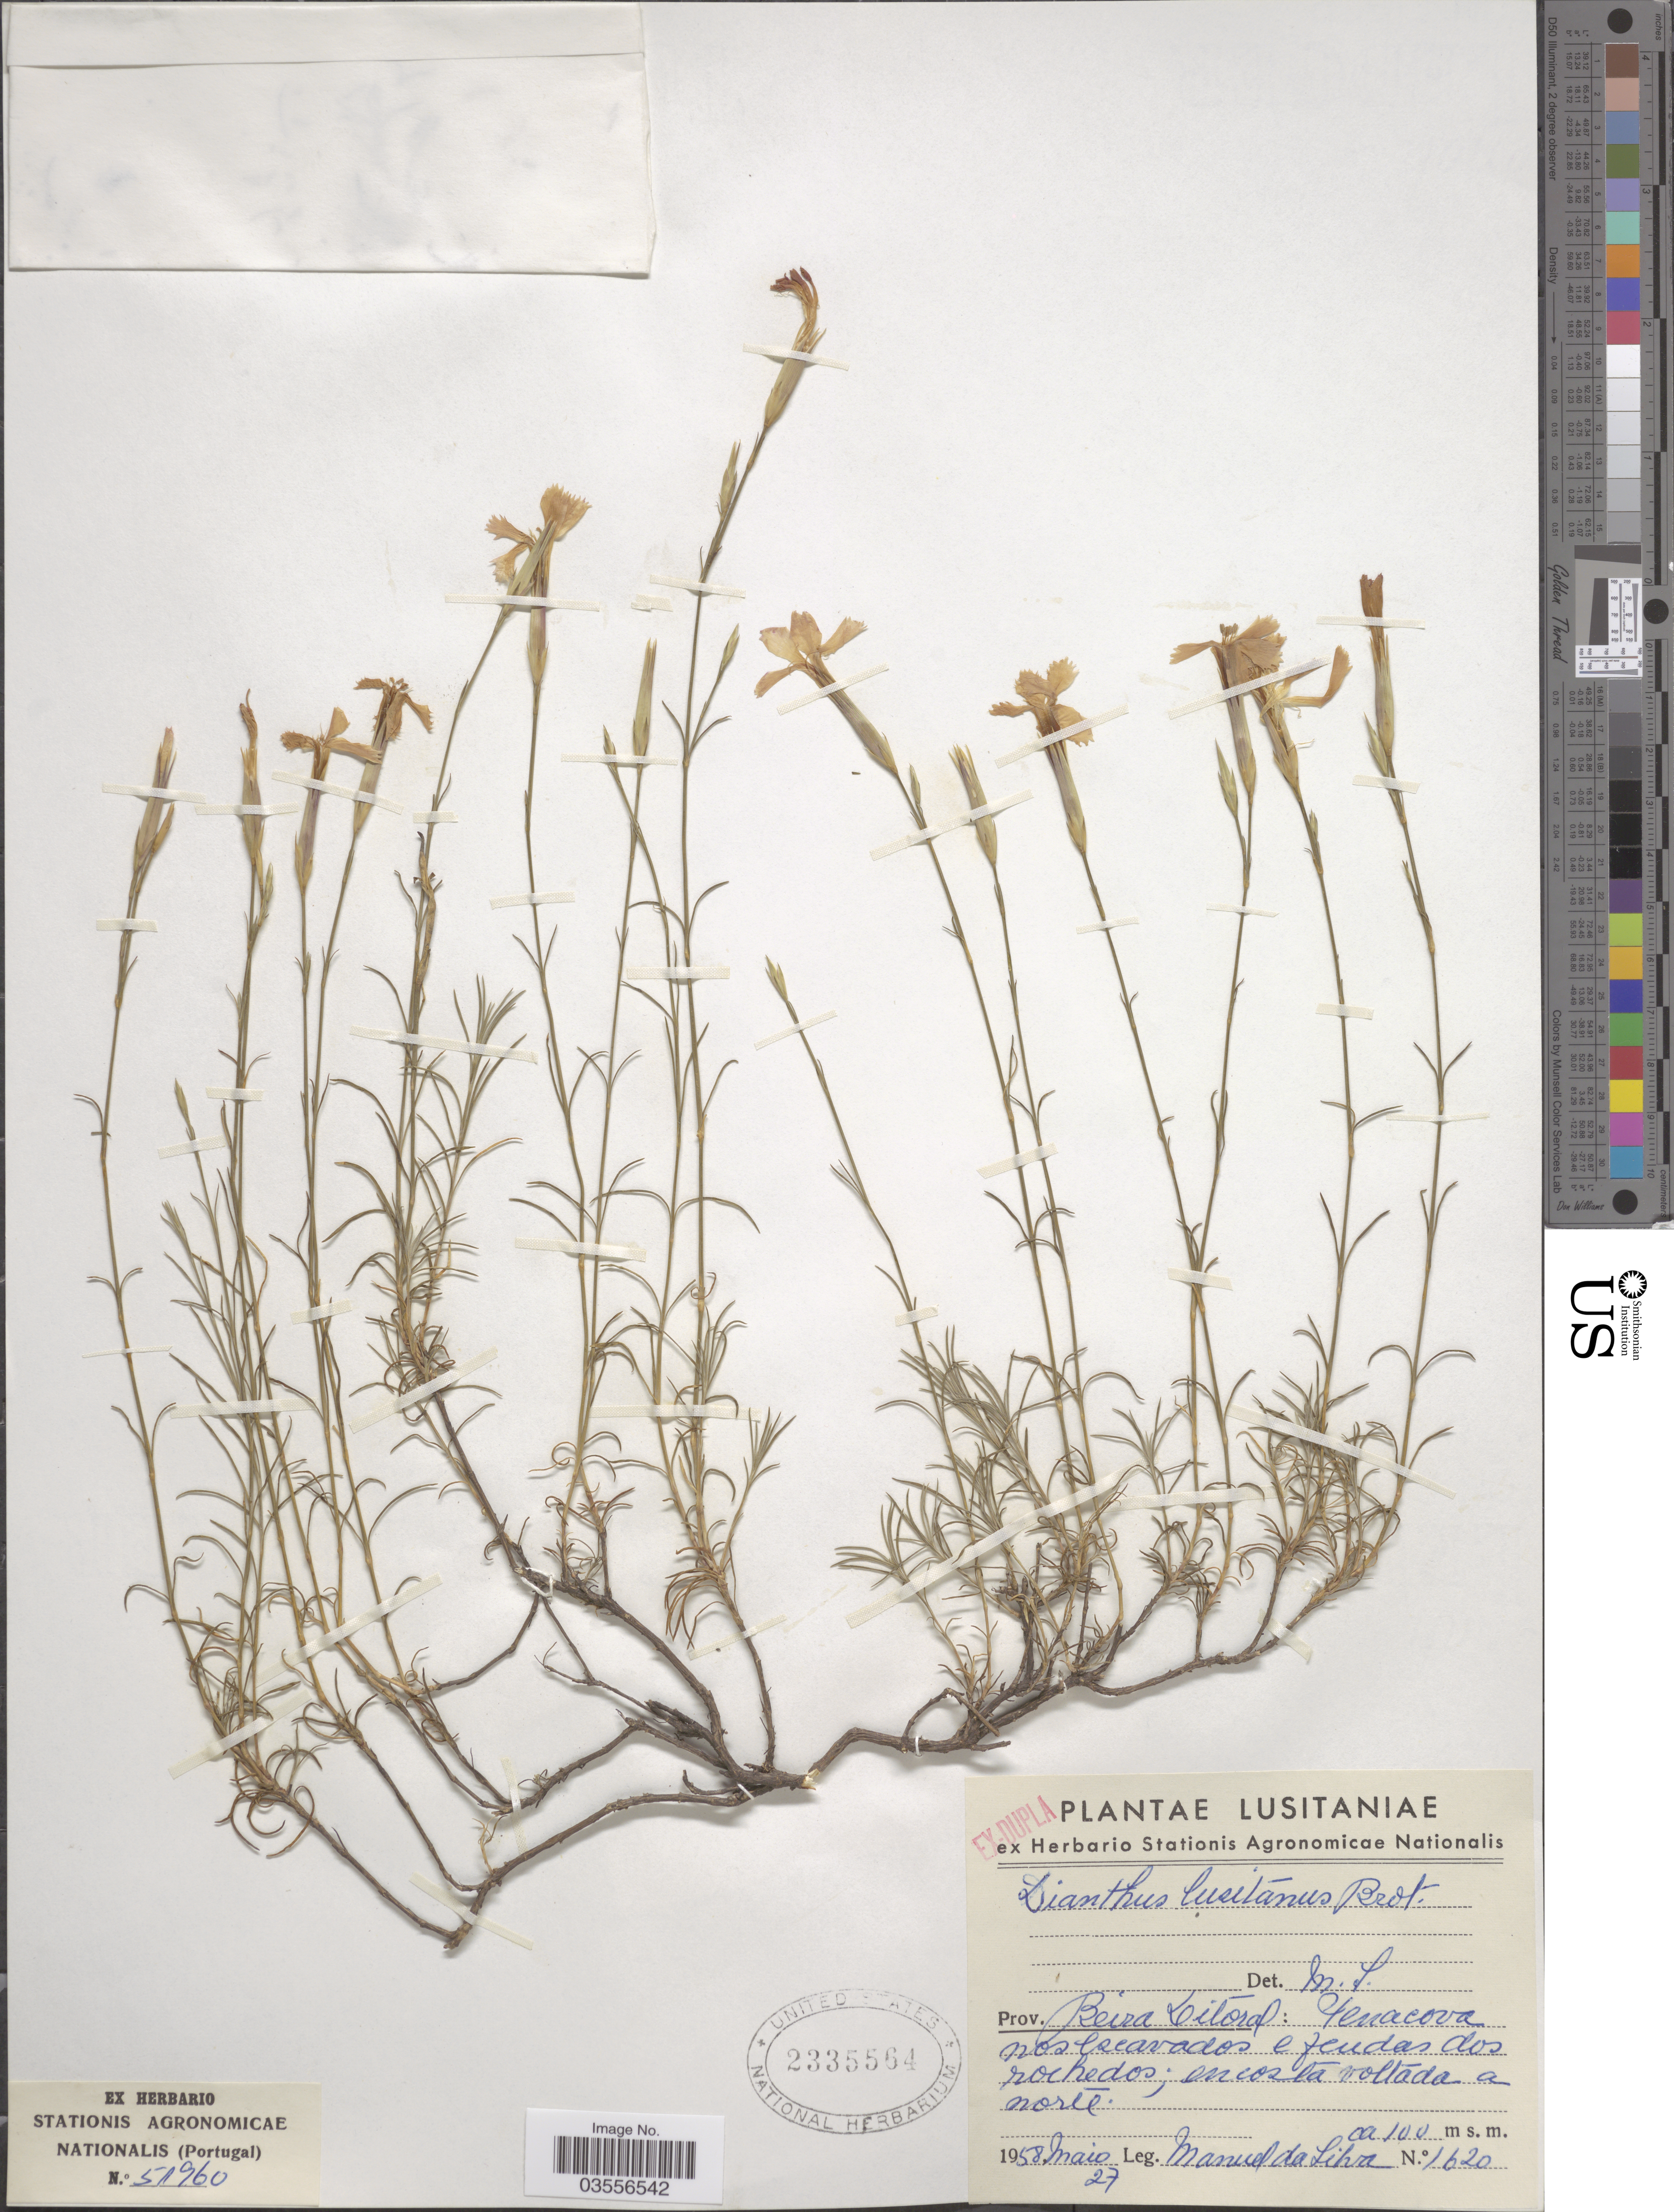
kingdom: Plantae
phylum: Tracheophyta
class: Magnoliopsida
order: Caryophyllales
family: Caryophyllaceae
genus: Dianthus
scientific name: Dianthus lusitanus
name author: Brot.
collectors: M. Da Silva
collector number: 1620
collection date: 1958-05-27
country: Portugal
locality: Lusitaniae. Prov. Beira Litoral: Penacova nos Cseavados [interpreted] e fendas dos rochedos; encosta voltada a norte.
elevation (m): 100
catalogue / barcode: US 2335564